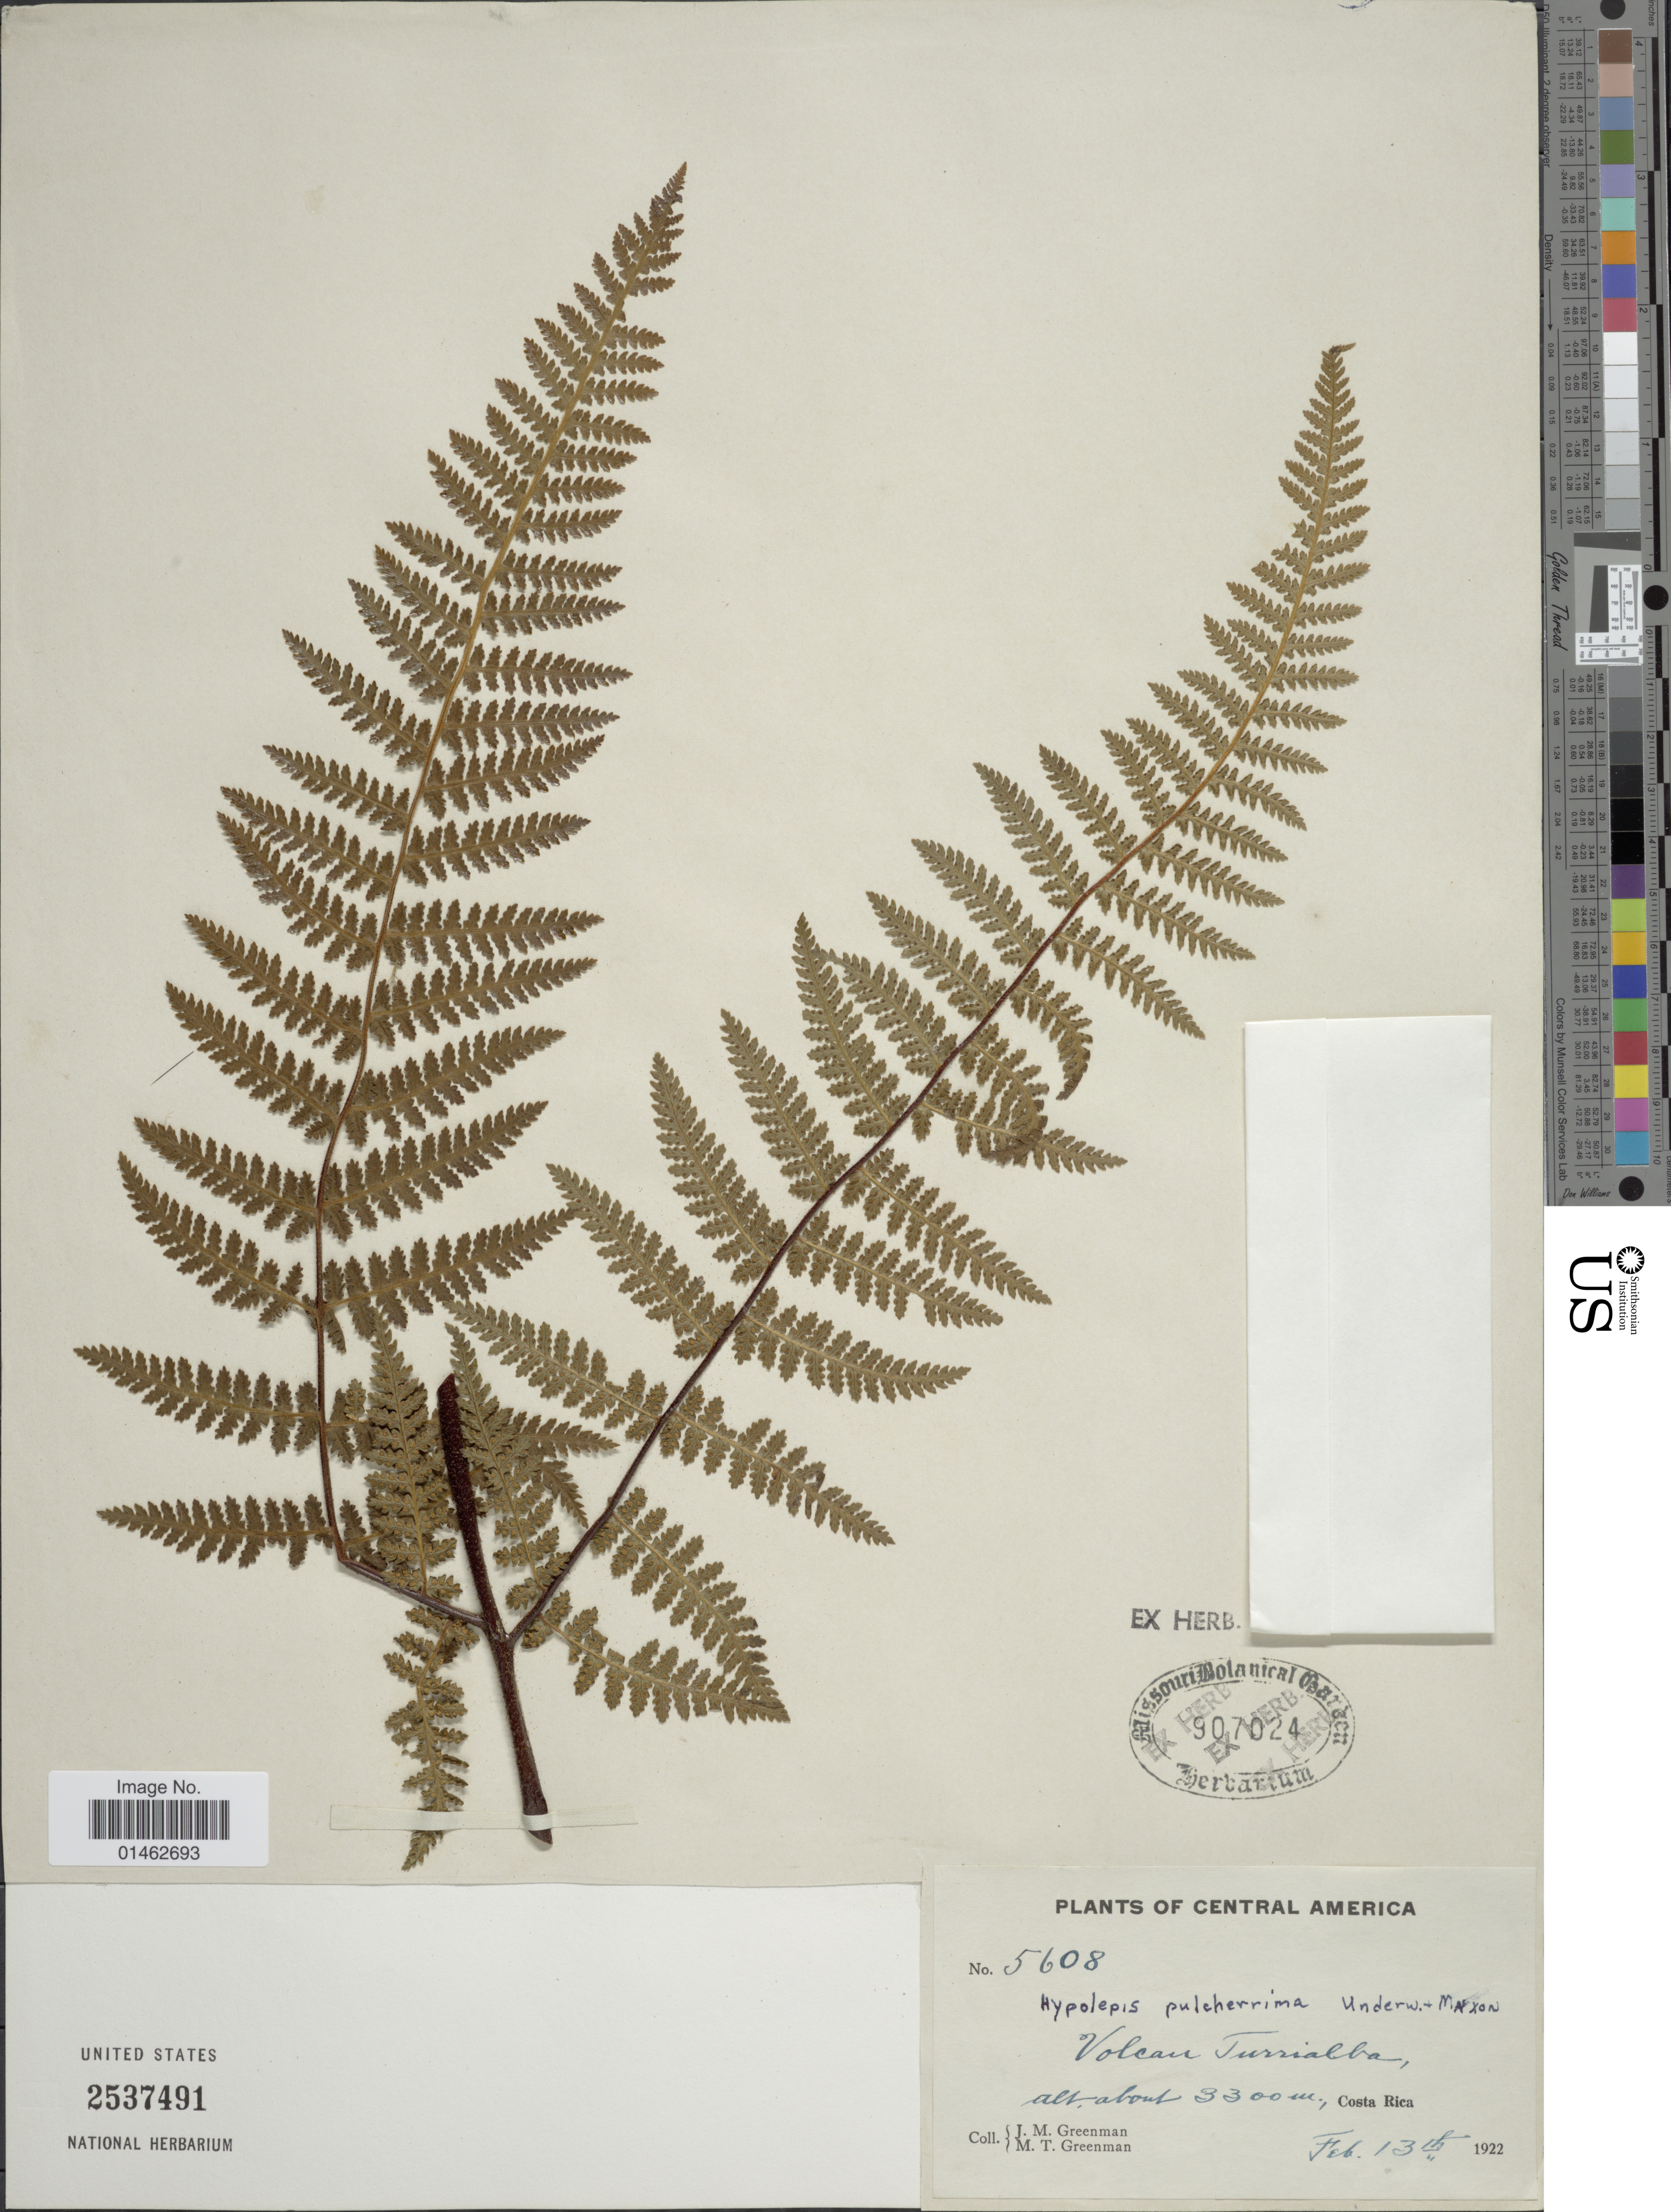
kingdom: Plantae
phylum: Tracheophyta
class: Polypodiopsida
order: Polypodiales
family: Dennstaedtiaceae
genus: Hypolepis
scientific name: Hypolepis pulcherrima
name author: Underw. & Maxon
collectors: J. M. Greenman & M. Greenman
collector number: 5608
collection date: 1922-02-13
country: Costa Rica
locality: Central America, Volcan Turrilaba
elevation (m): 3300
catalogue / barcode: US 2537491